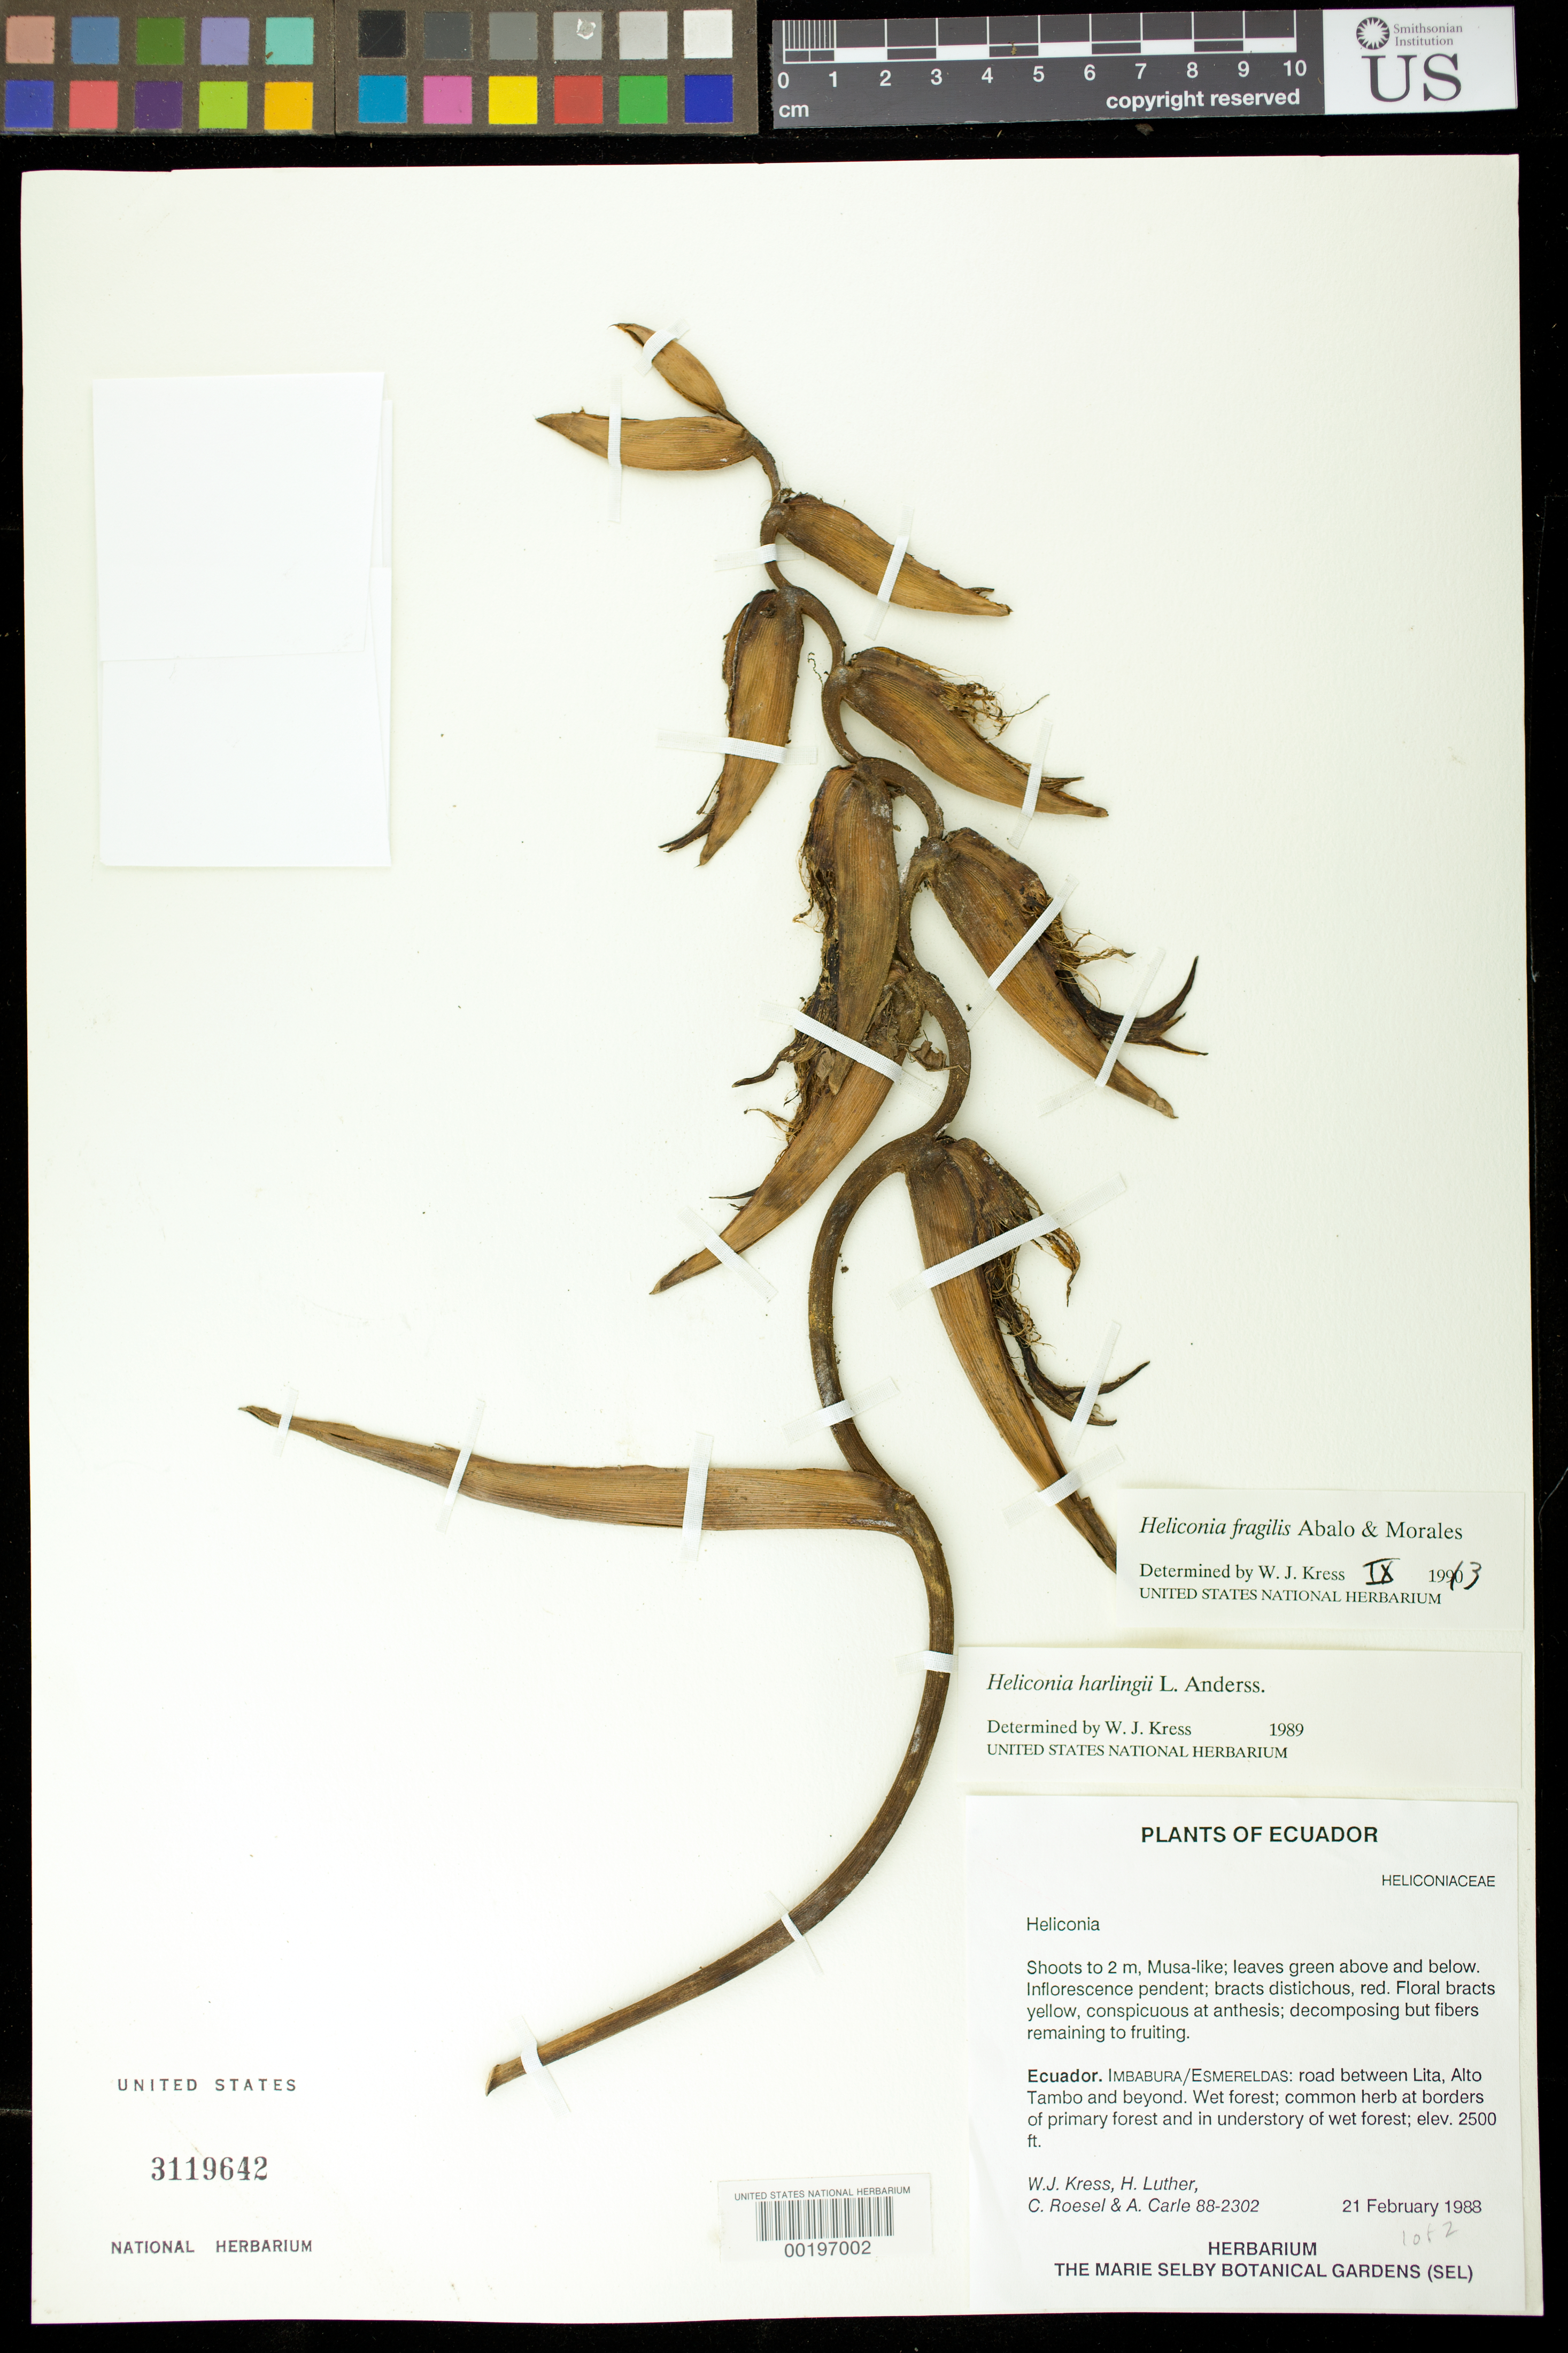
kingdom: Plantae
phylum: Tracheophyta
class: Liliopsida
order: Zingiberales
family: Heliconiaceae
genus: Heliconia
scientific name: Heliconia fragilis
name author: Abalo & G. Morales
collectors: W. J. Kress, Harry E. Luther, C. S. Roesel & A. Carle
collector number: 88-2302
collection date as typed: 21 Feb 1988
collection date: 1988-02-21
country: Ecuador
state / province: Esmeraldas / Imbabura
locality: Between Lita, Alto Tambo and beyond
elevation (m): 762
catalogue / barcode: US 3119642